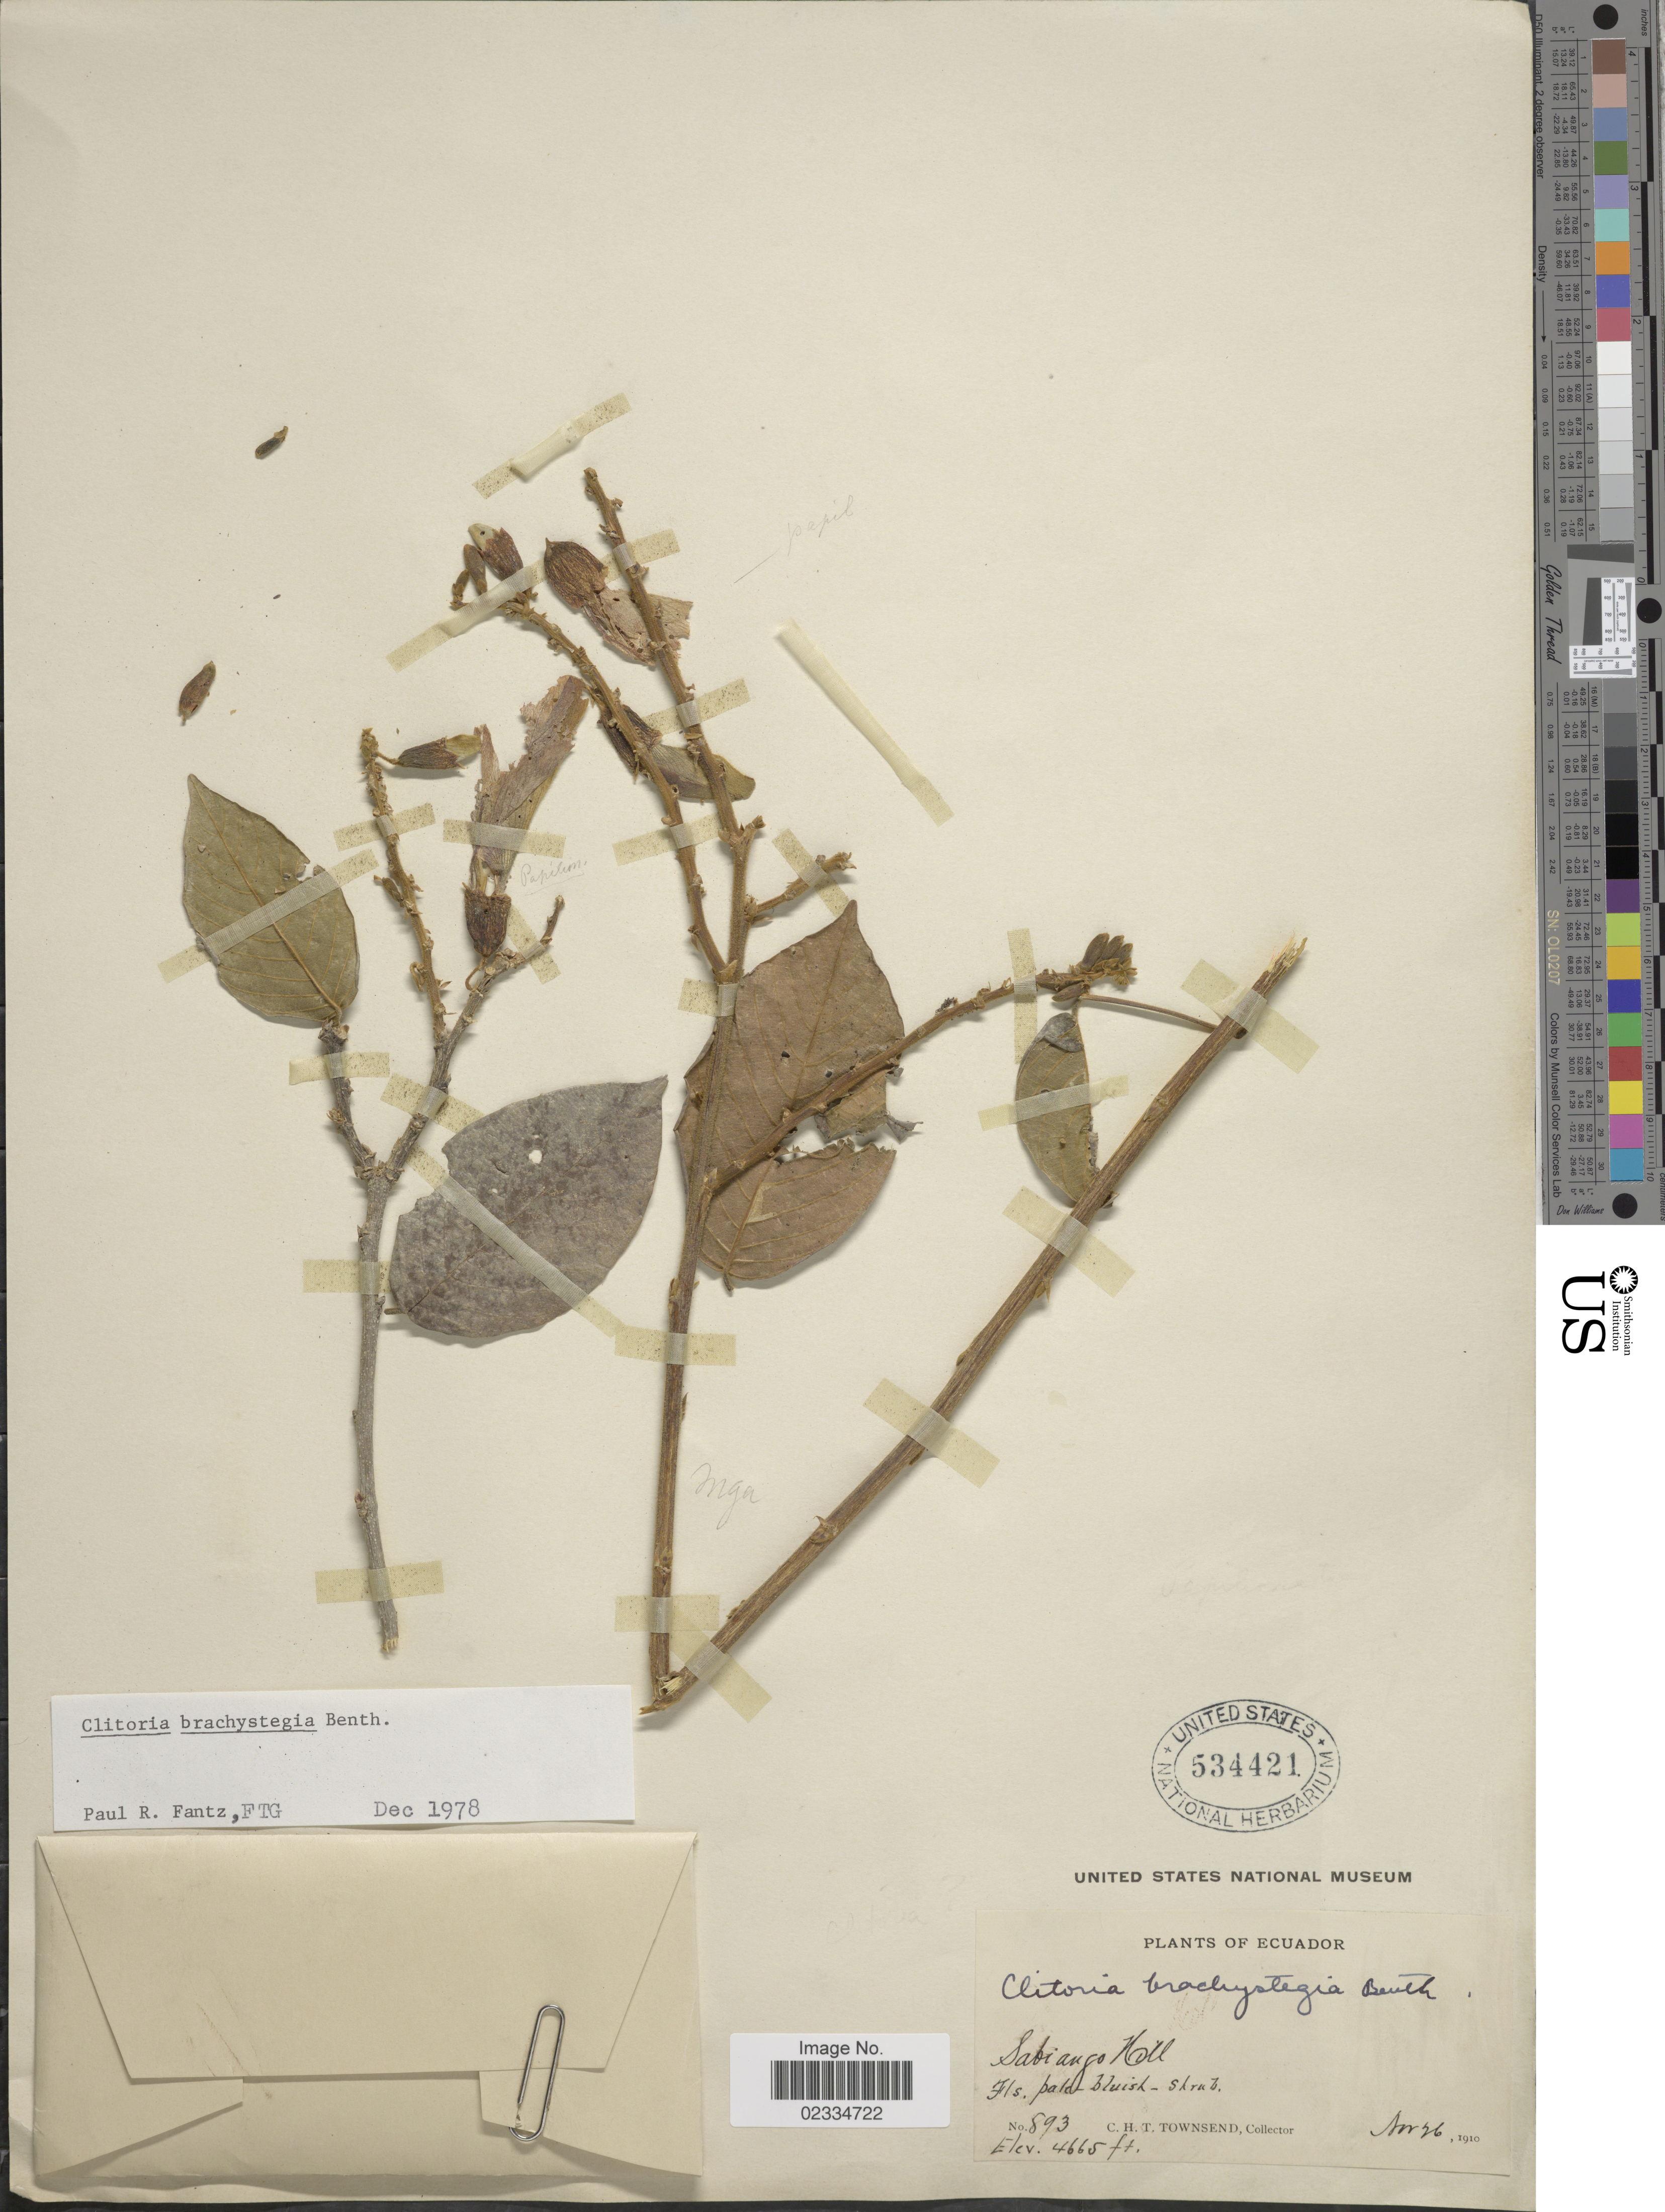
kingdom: Plantae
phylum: Tracheophyta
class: Magnoliopsida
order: Fabales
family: Fabaceae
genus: Clitoria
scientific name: Clitoria brachystegia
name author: Benth.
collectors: C. H. T. Townsend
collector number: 893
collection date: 1910-11-26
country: Ecuador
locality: Sabiango Hill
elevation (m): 1422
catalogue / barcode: US 534421